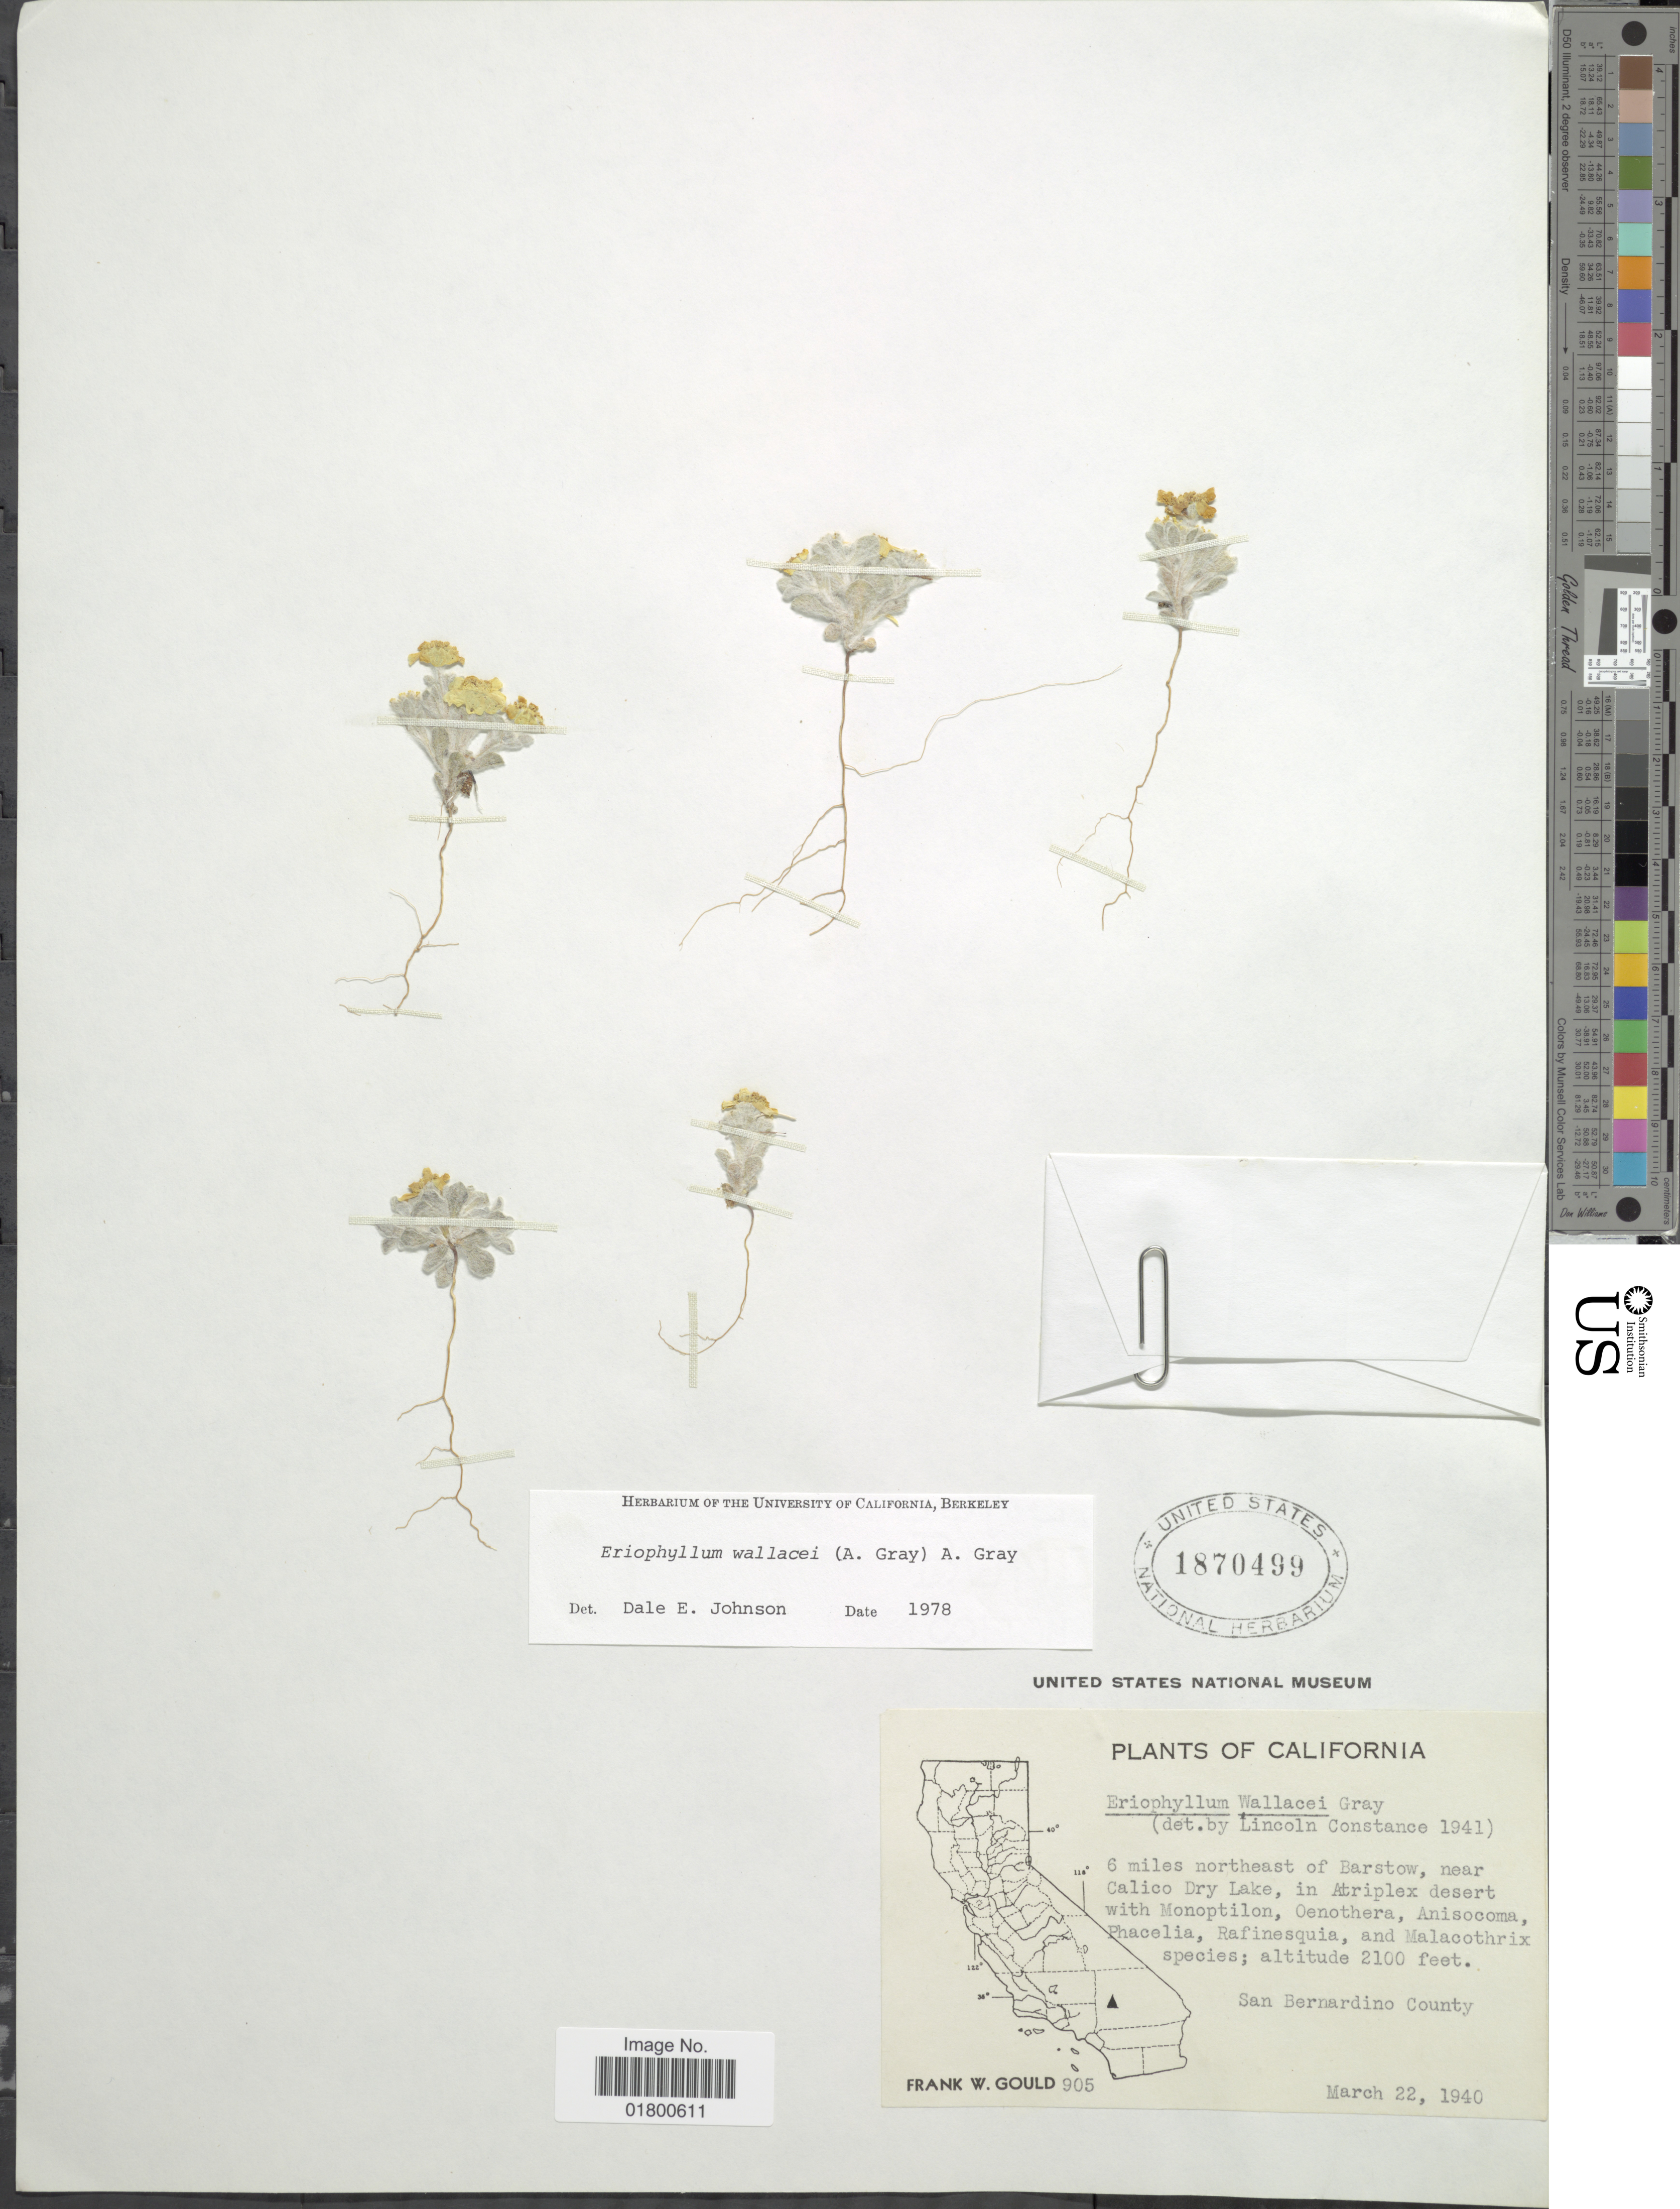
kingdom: Plantae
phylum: Tracheophyta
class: Magnoliopsida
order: Asterales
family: Asteraceae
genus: Eriophyllum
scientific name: Eriophyllum wallacei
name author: (A. Gray) A. Gray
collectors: F. W. Gould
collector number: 905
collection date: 1940-03-22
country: United States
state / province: California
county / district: San Bernardino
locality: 6 miles northeast of Barstow, near Calico Dry Lake, in Atriplex desert, San Bernardino County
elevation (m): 640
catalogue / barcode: US 1870499